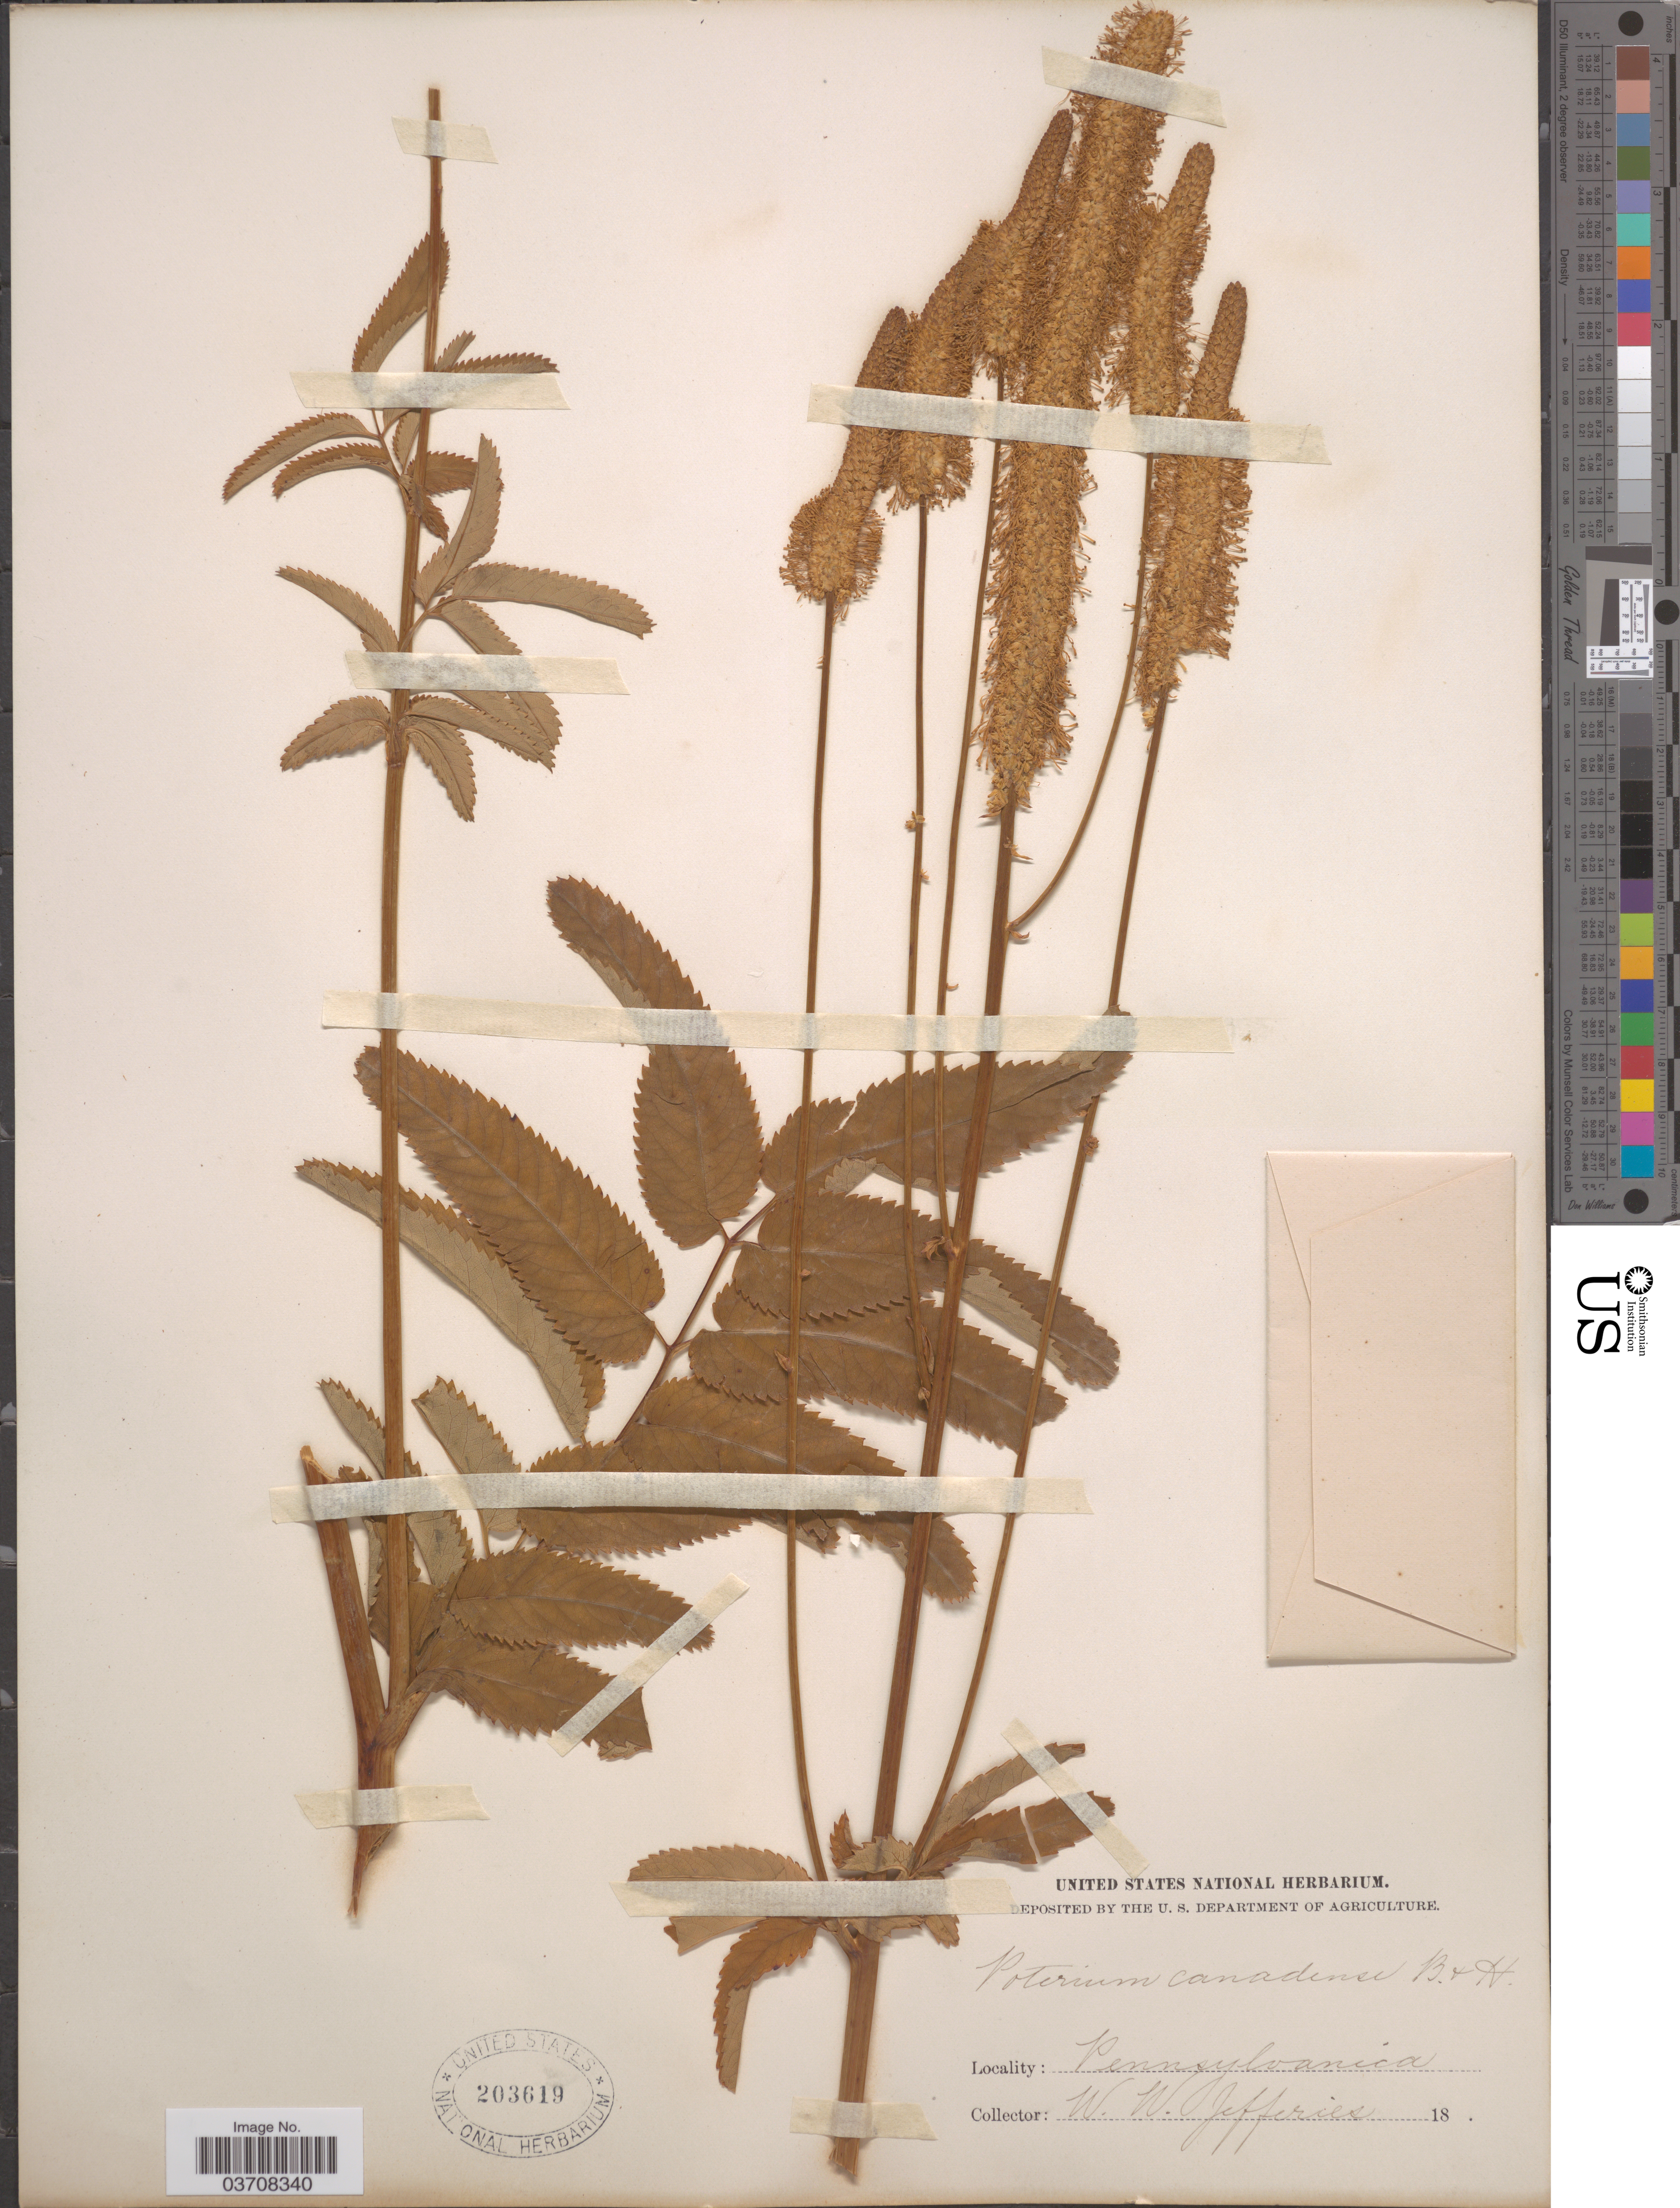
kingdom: Plantae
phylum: Tracheophyta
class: Magnoliopsida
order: Rosales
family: Rosaceae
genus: Sanguisorba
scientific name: Sanguisorba canadensis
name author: L.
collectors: W. Jefferies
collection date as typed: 18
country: United States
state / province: Pennsylvania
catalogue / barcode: US 203619